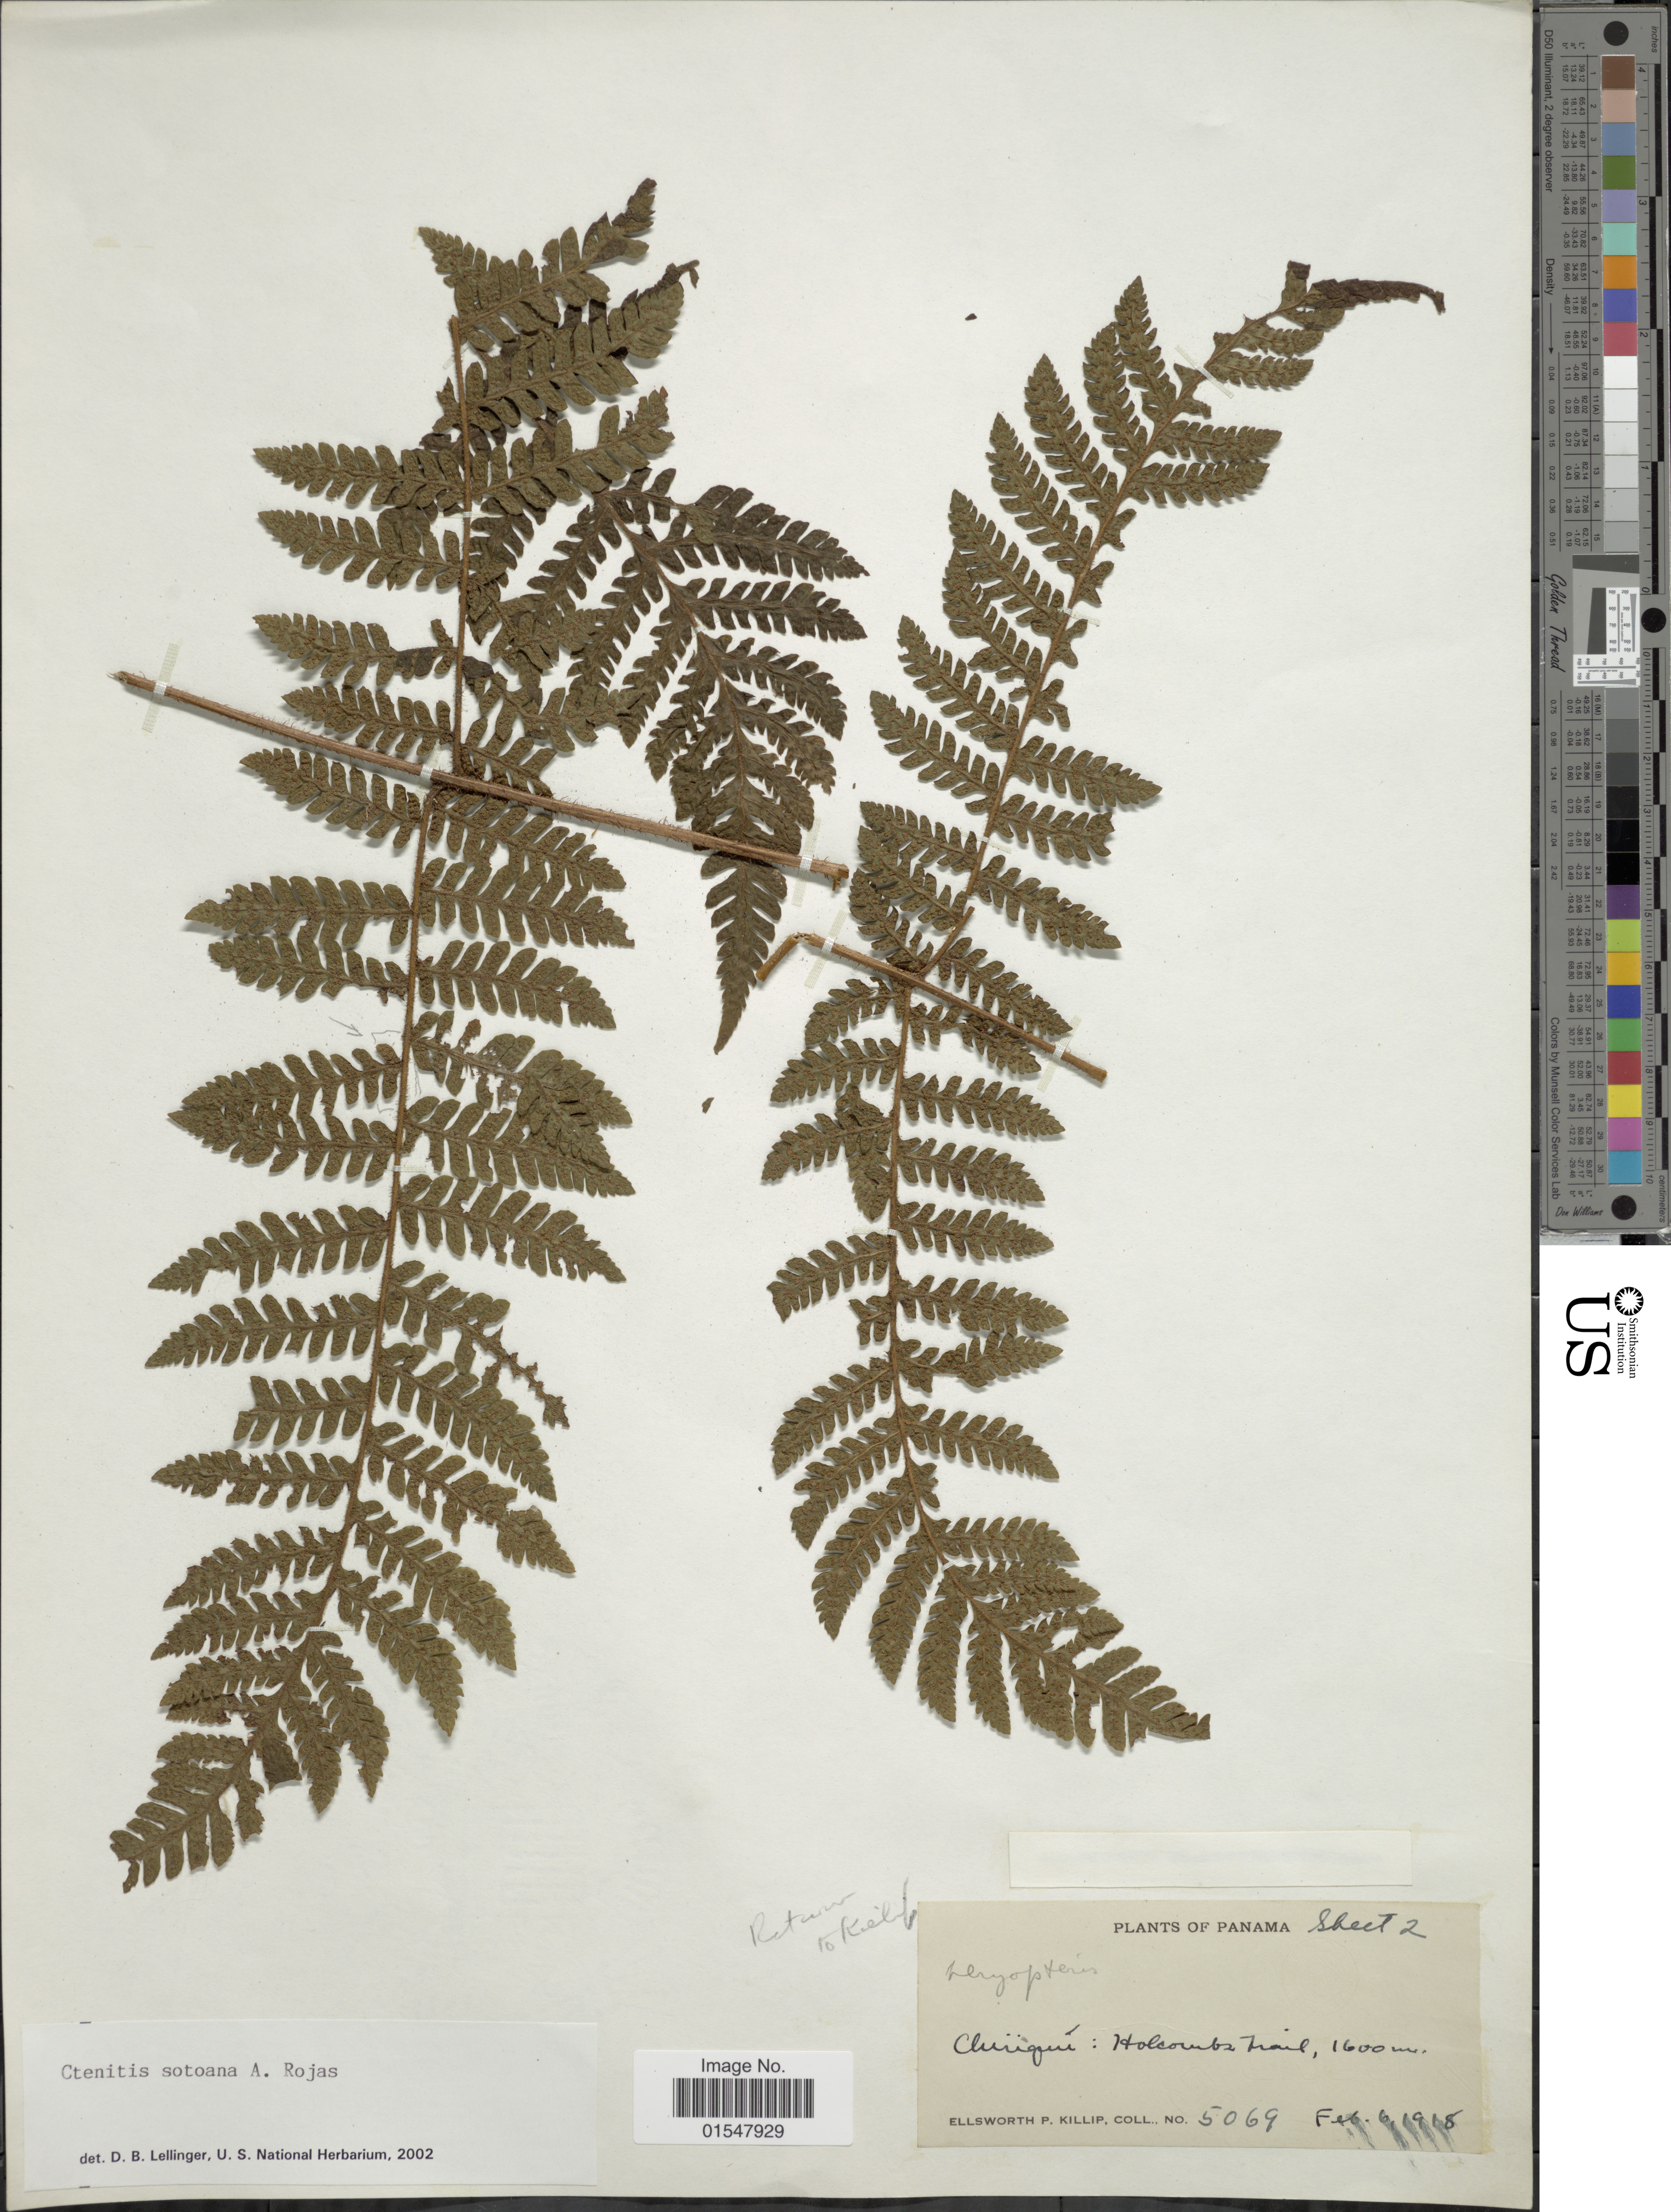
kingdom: Plantae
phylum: Tracheophyta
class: Polypodiopsida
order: Polypodiales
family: Dryopteridaceae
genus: Ctenitis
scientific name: Ctenitis sotoana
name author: A. Rojas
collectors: E. P. Killip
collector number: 5069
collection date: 1915-02-06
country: Panama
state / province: Chiriqui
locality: Panama, Chiriquí: Holcounts Trail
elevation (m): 1600